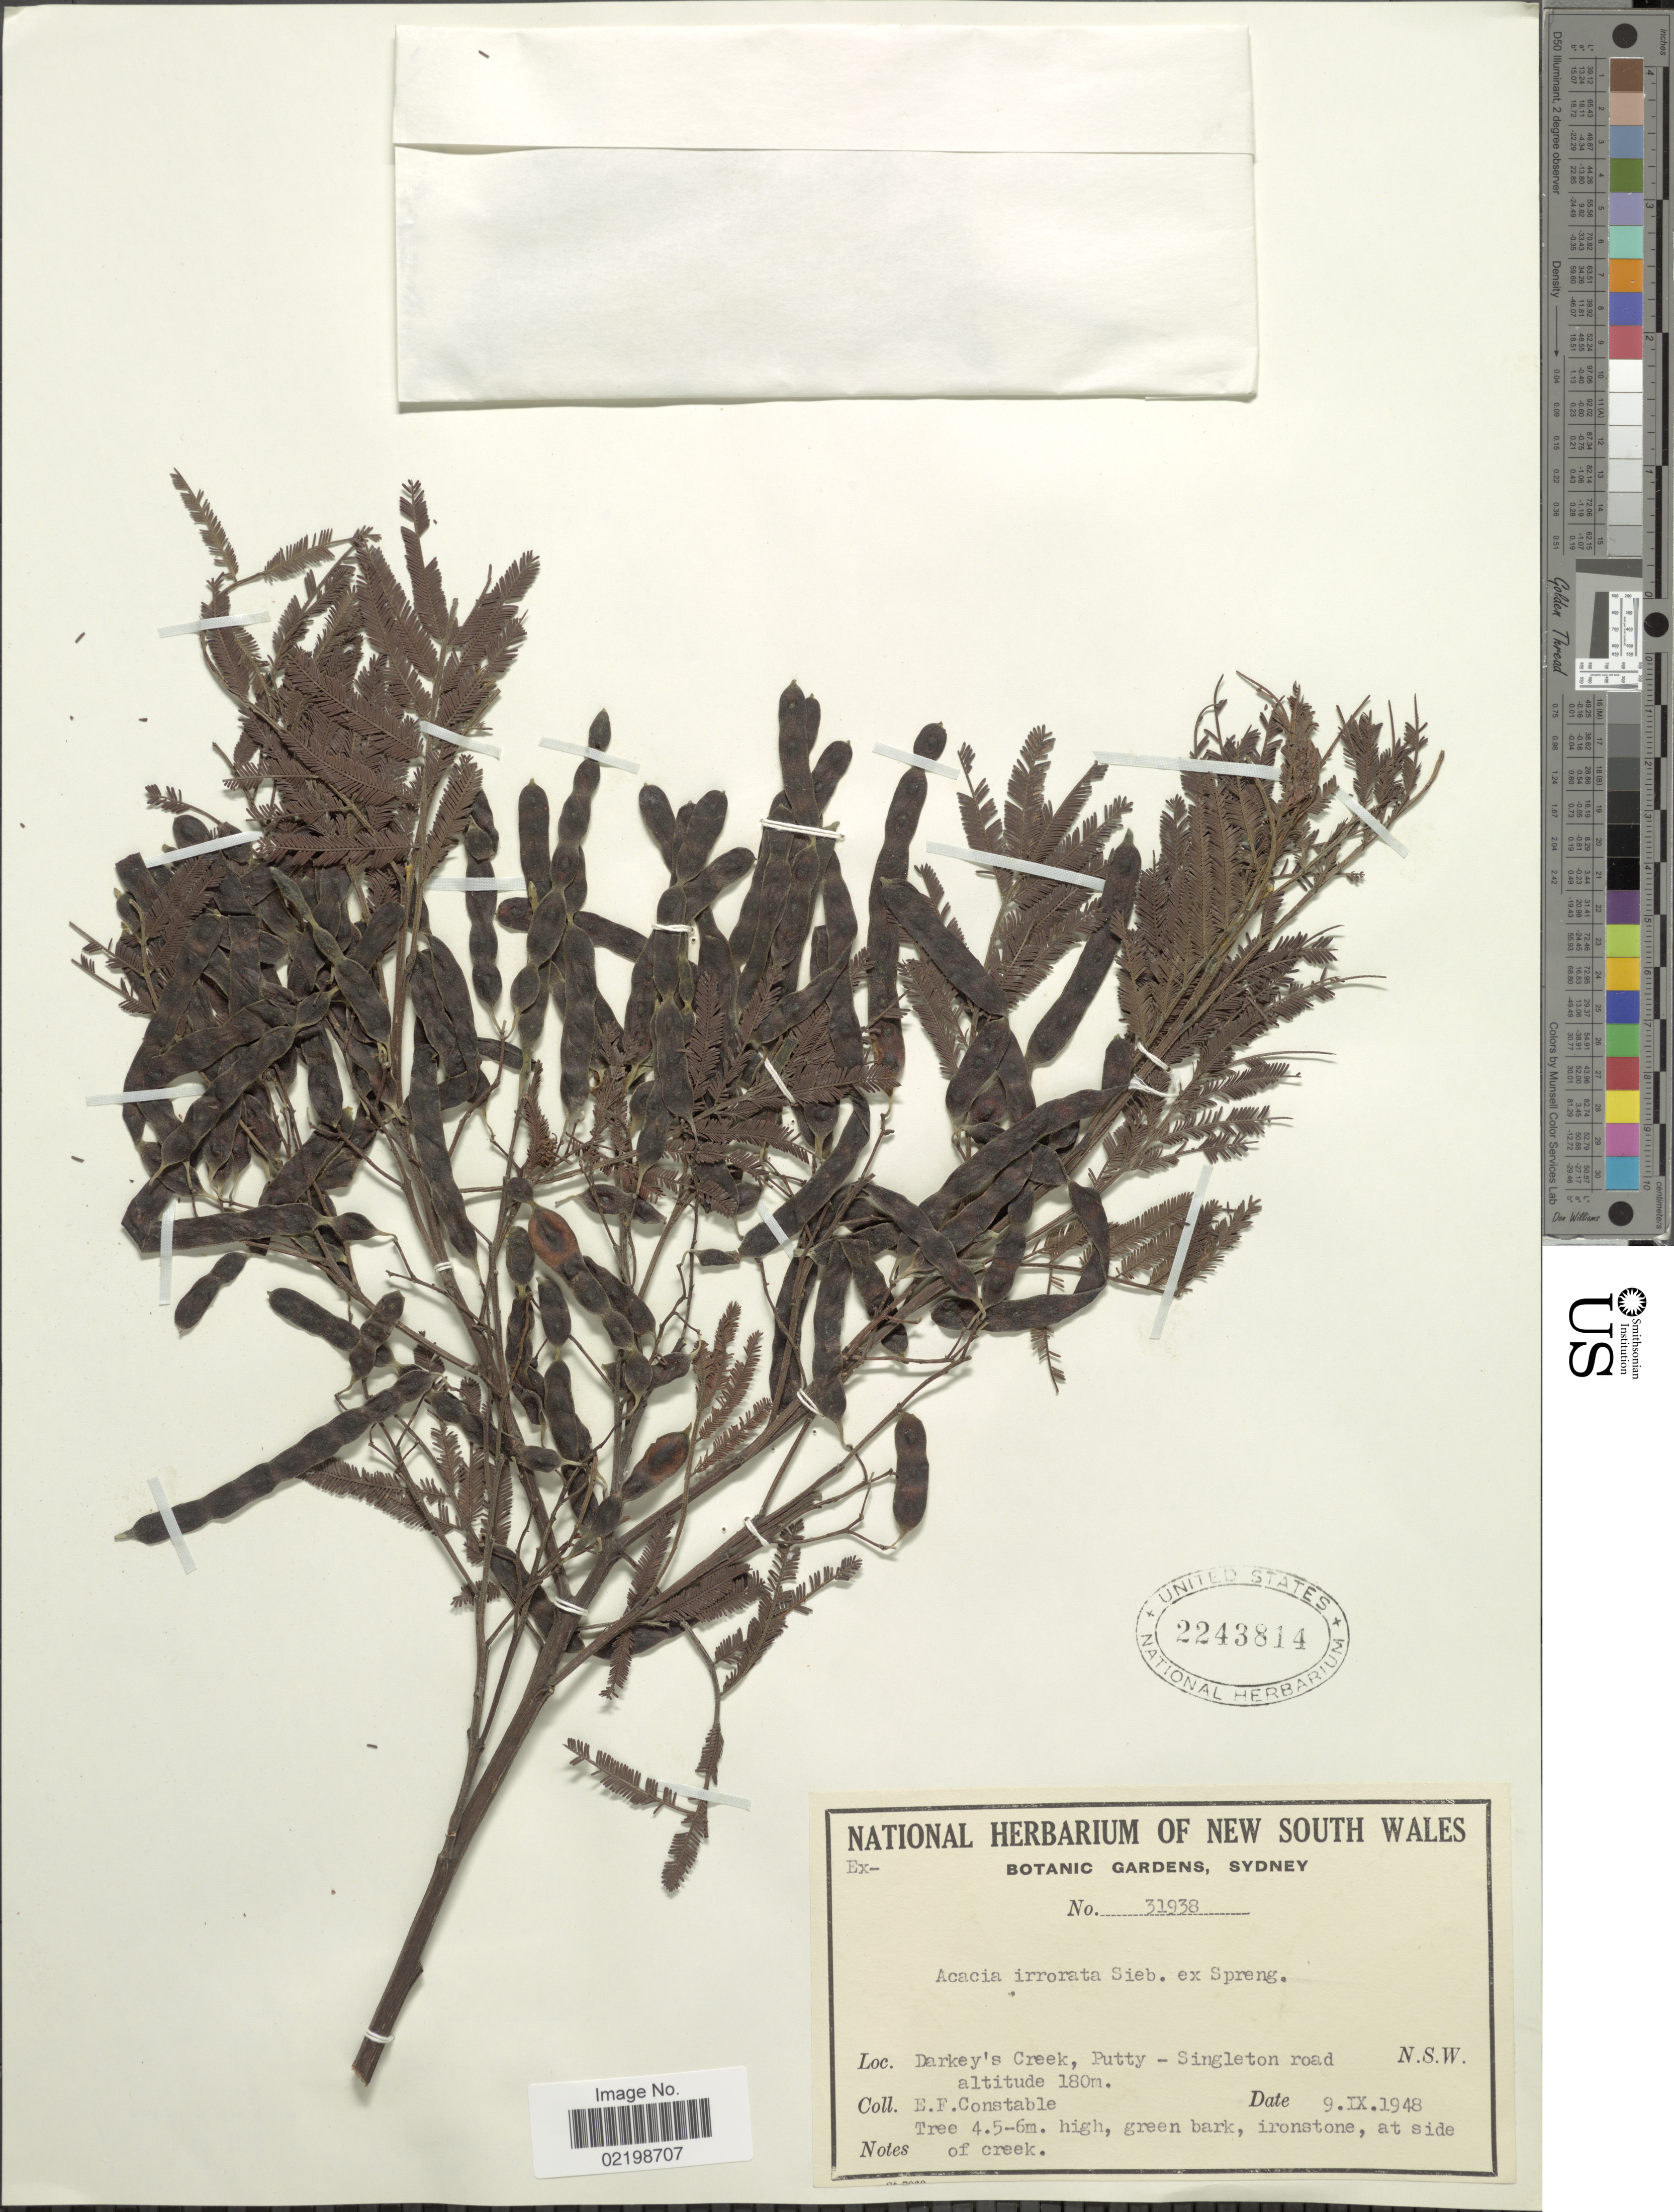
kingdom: Plantae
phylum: Tracheophyta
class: Magnoliopsida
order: Fabales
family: Fabaceae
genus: Acacia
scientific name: Acacia irrorata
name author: Sieber ex Spreng.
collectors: E. F. Constable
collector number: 31938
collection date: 1948-02-09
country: Australia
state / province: New South Wales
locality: Darkey's Creek, Putty - Singleton road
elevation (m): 180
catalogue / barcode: US 2243814